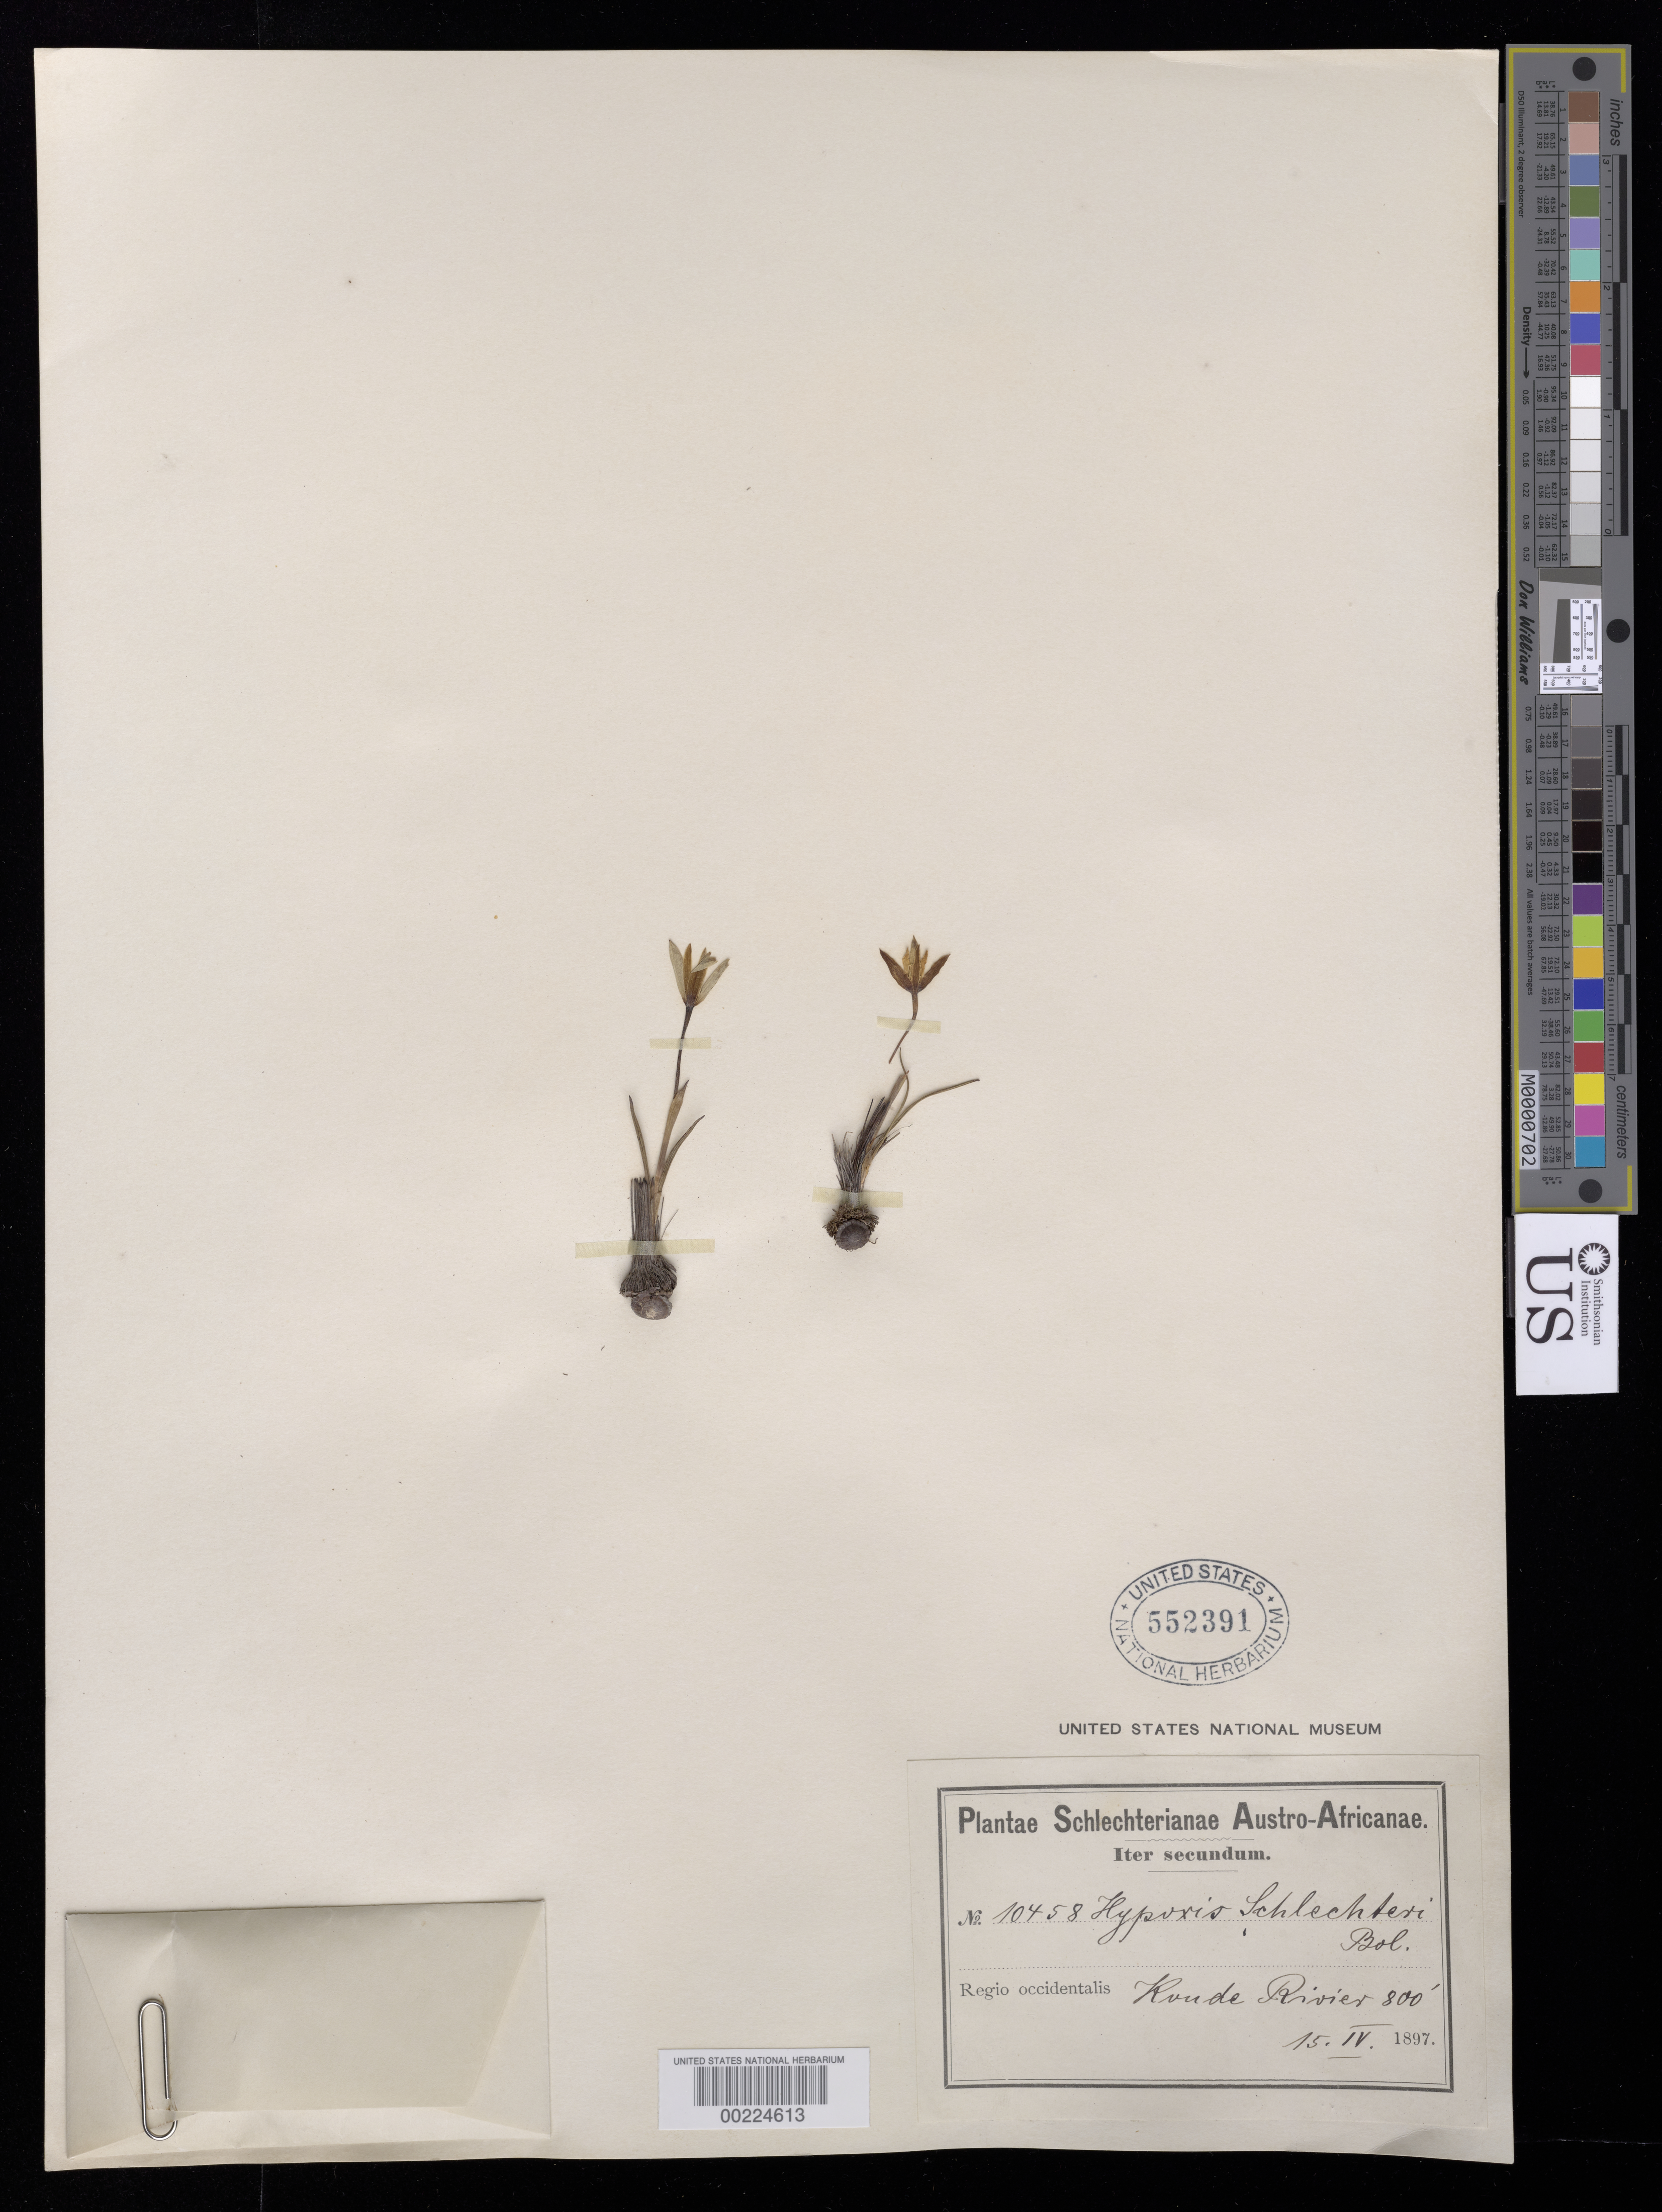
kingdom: Plantae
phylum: Tracheophyta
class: Liliopsida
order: Asparagales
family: Hypoxidaceae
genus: Ianthe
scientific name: Ianthe declinata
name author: Nel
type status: Isosyntype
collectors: M. Schlechter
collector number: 10458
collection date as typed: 15 Apr 1897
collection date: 1897-04-15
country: South Africa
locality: Ronde river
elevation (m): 244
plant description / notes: Filed in the main herbarium as Hypoxis schlechteri Bolus (but type of that name is Schlechter 628)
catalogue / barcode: US 552391